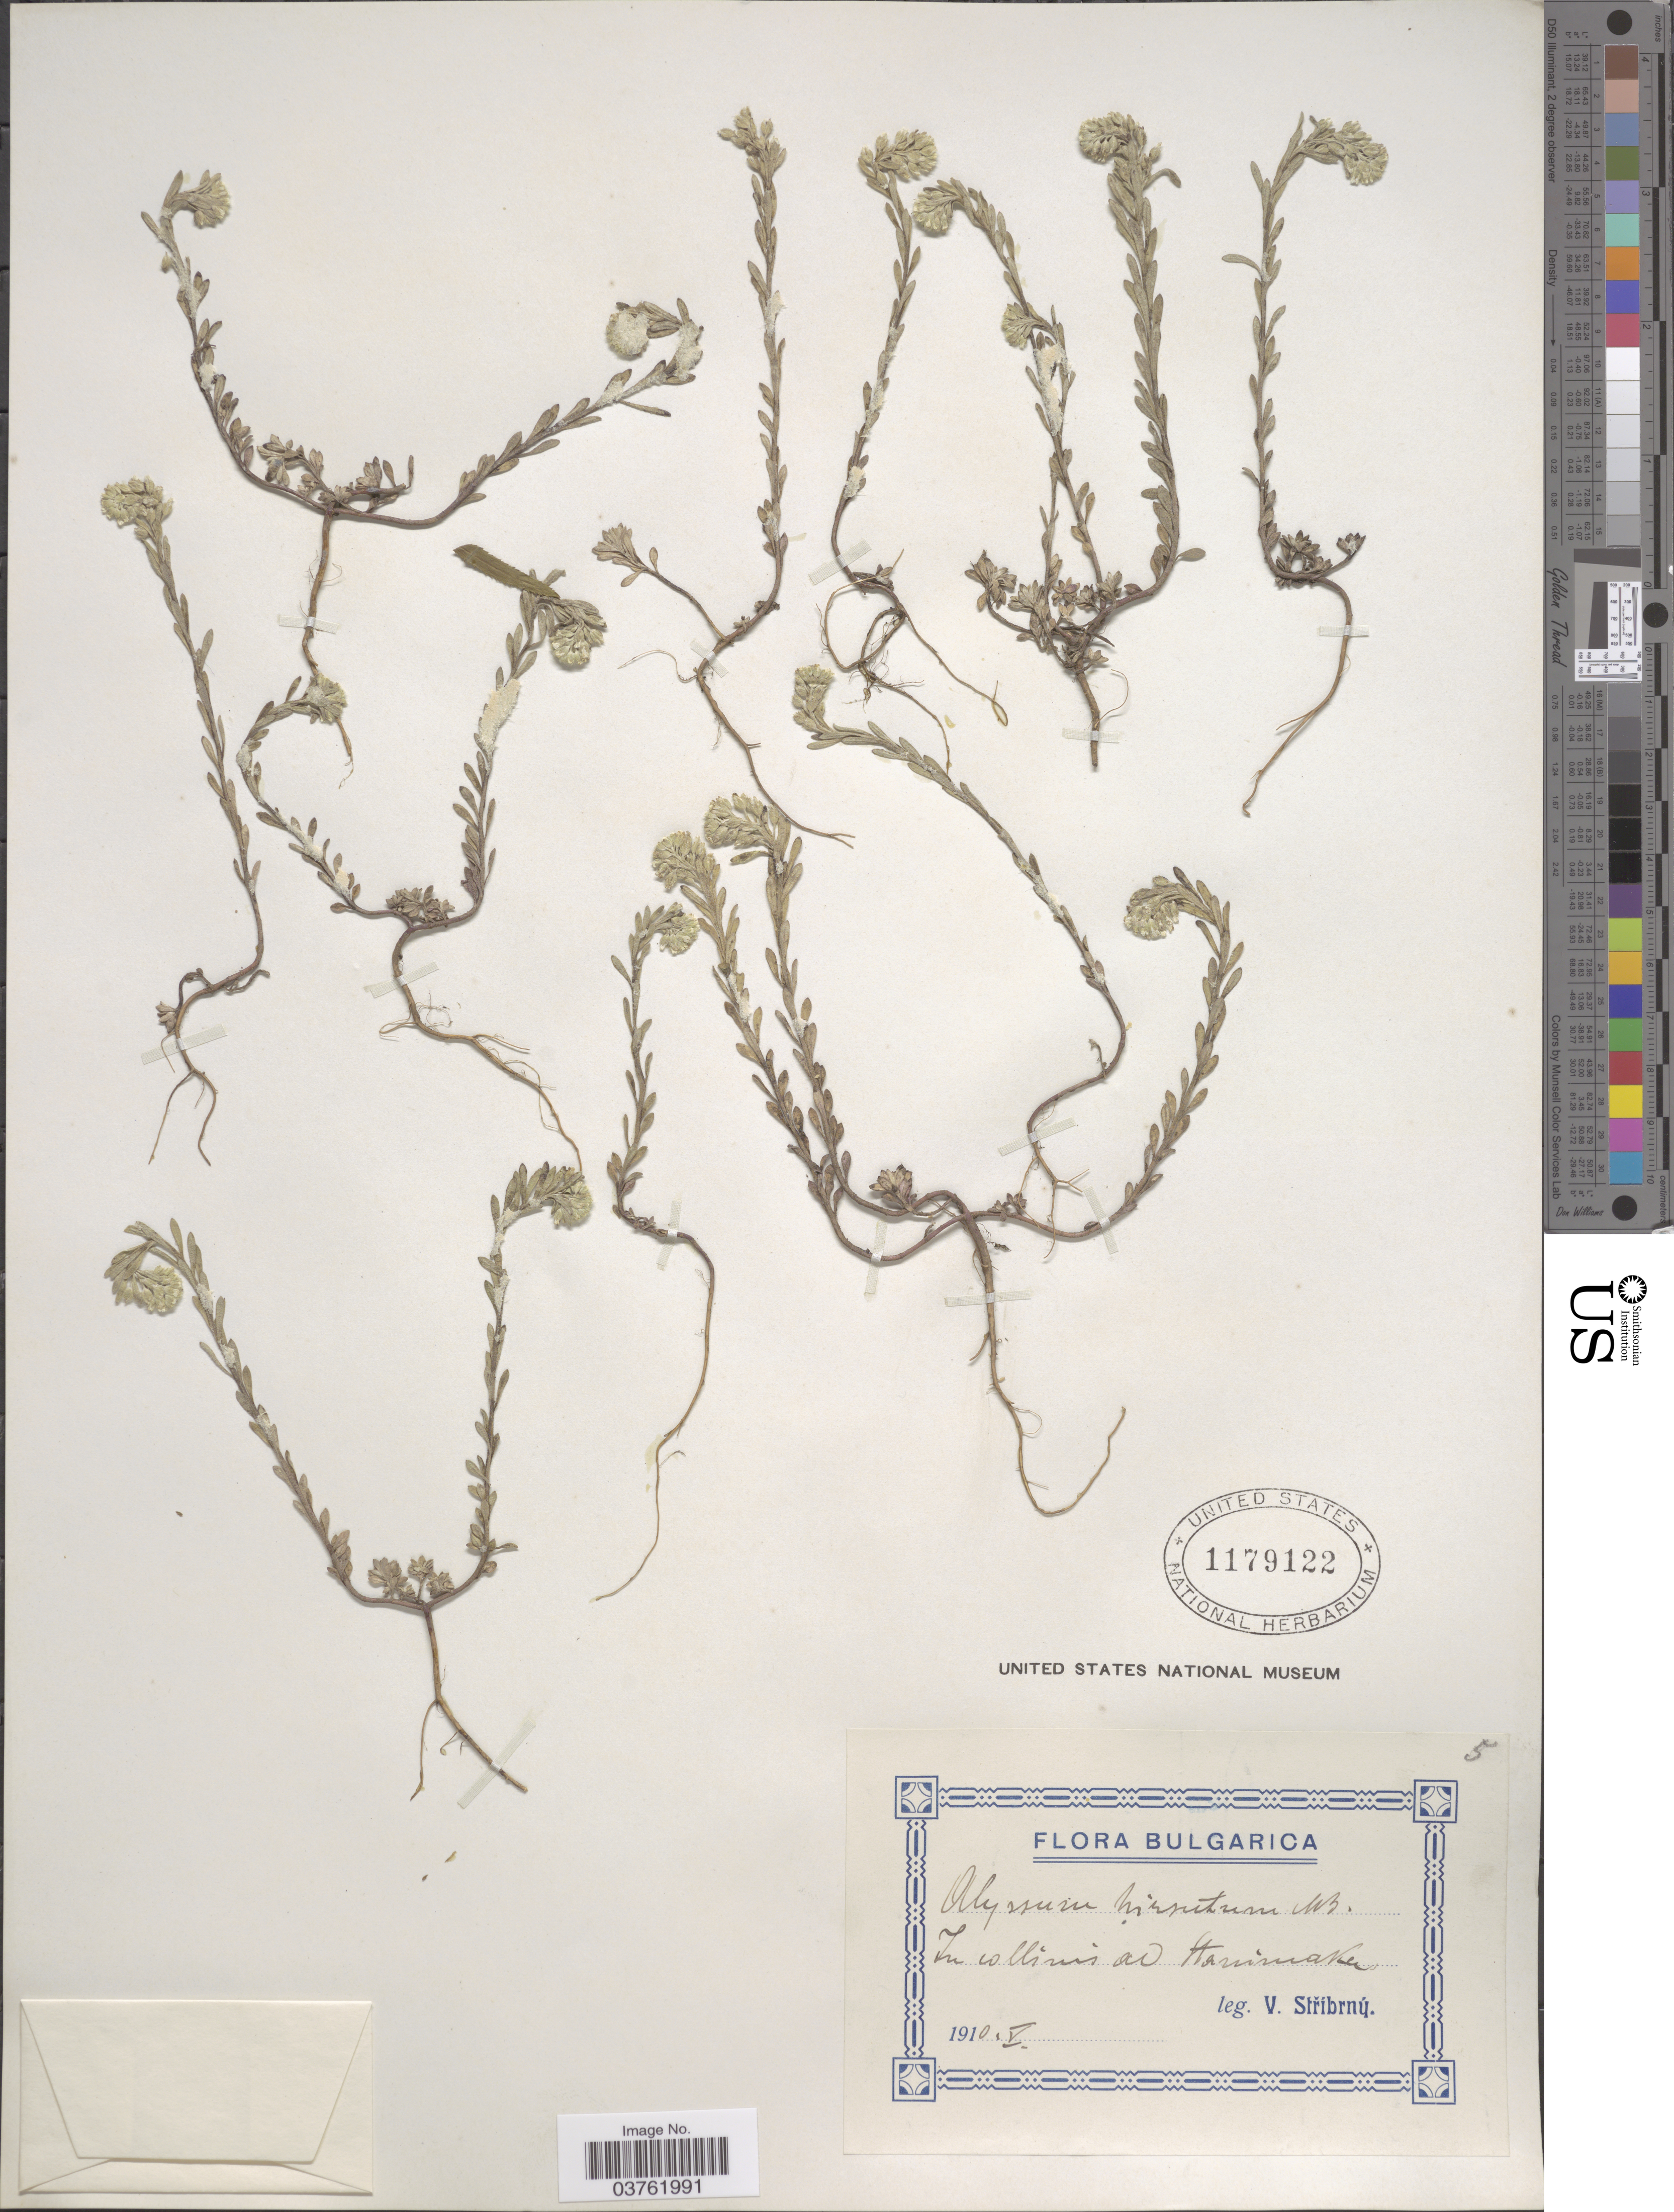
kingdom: Plantae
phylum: Tracheophyta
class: Magnoliopsida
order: Brassicales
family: Brassicaceae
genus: Alyssum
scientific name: Alyssum hirsutum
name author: M. Bieb.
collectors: V. Stribrny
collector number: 5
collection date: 1910-05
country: Bulgaria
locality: In collinis ad Starnimaker [interpreted].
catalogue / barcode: US 1179122